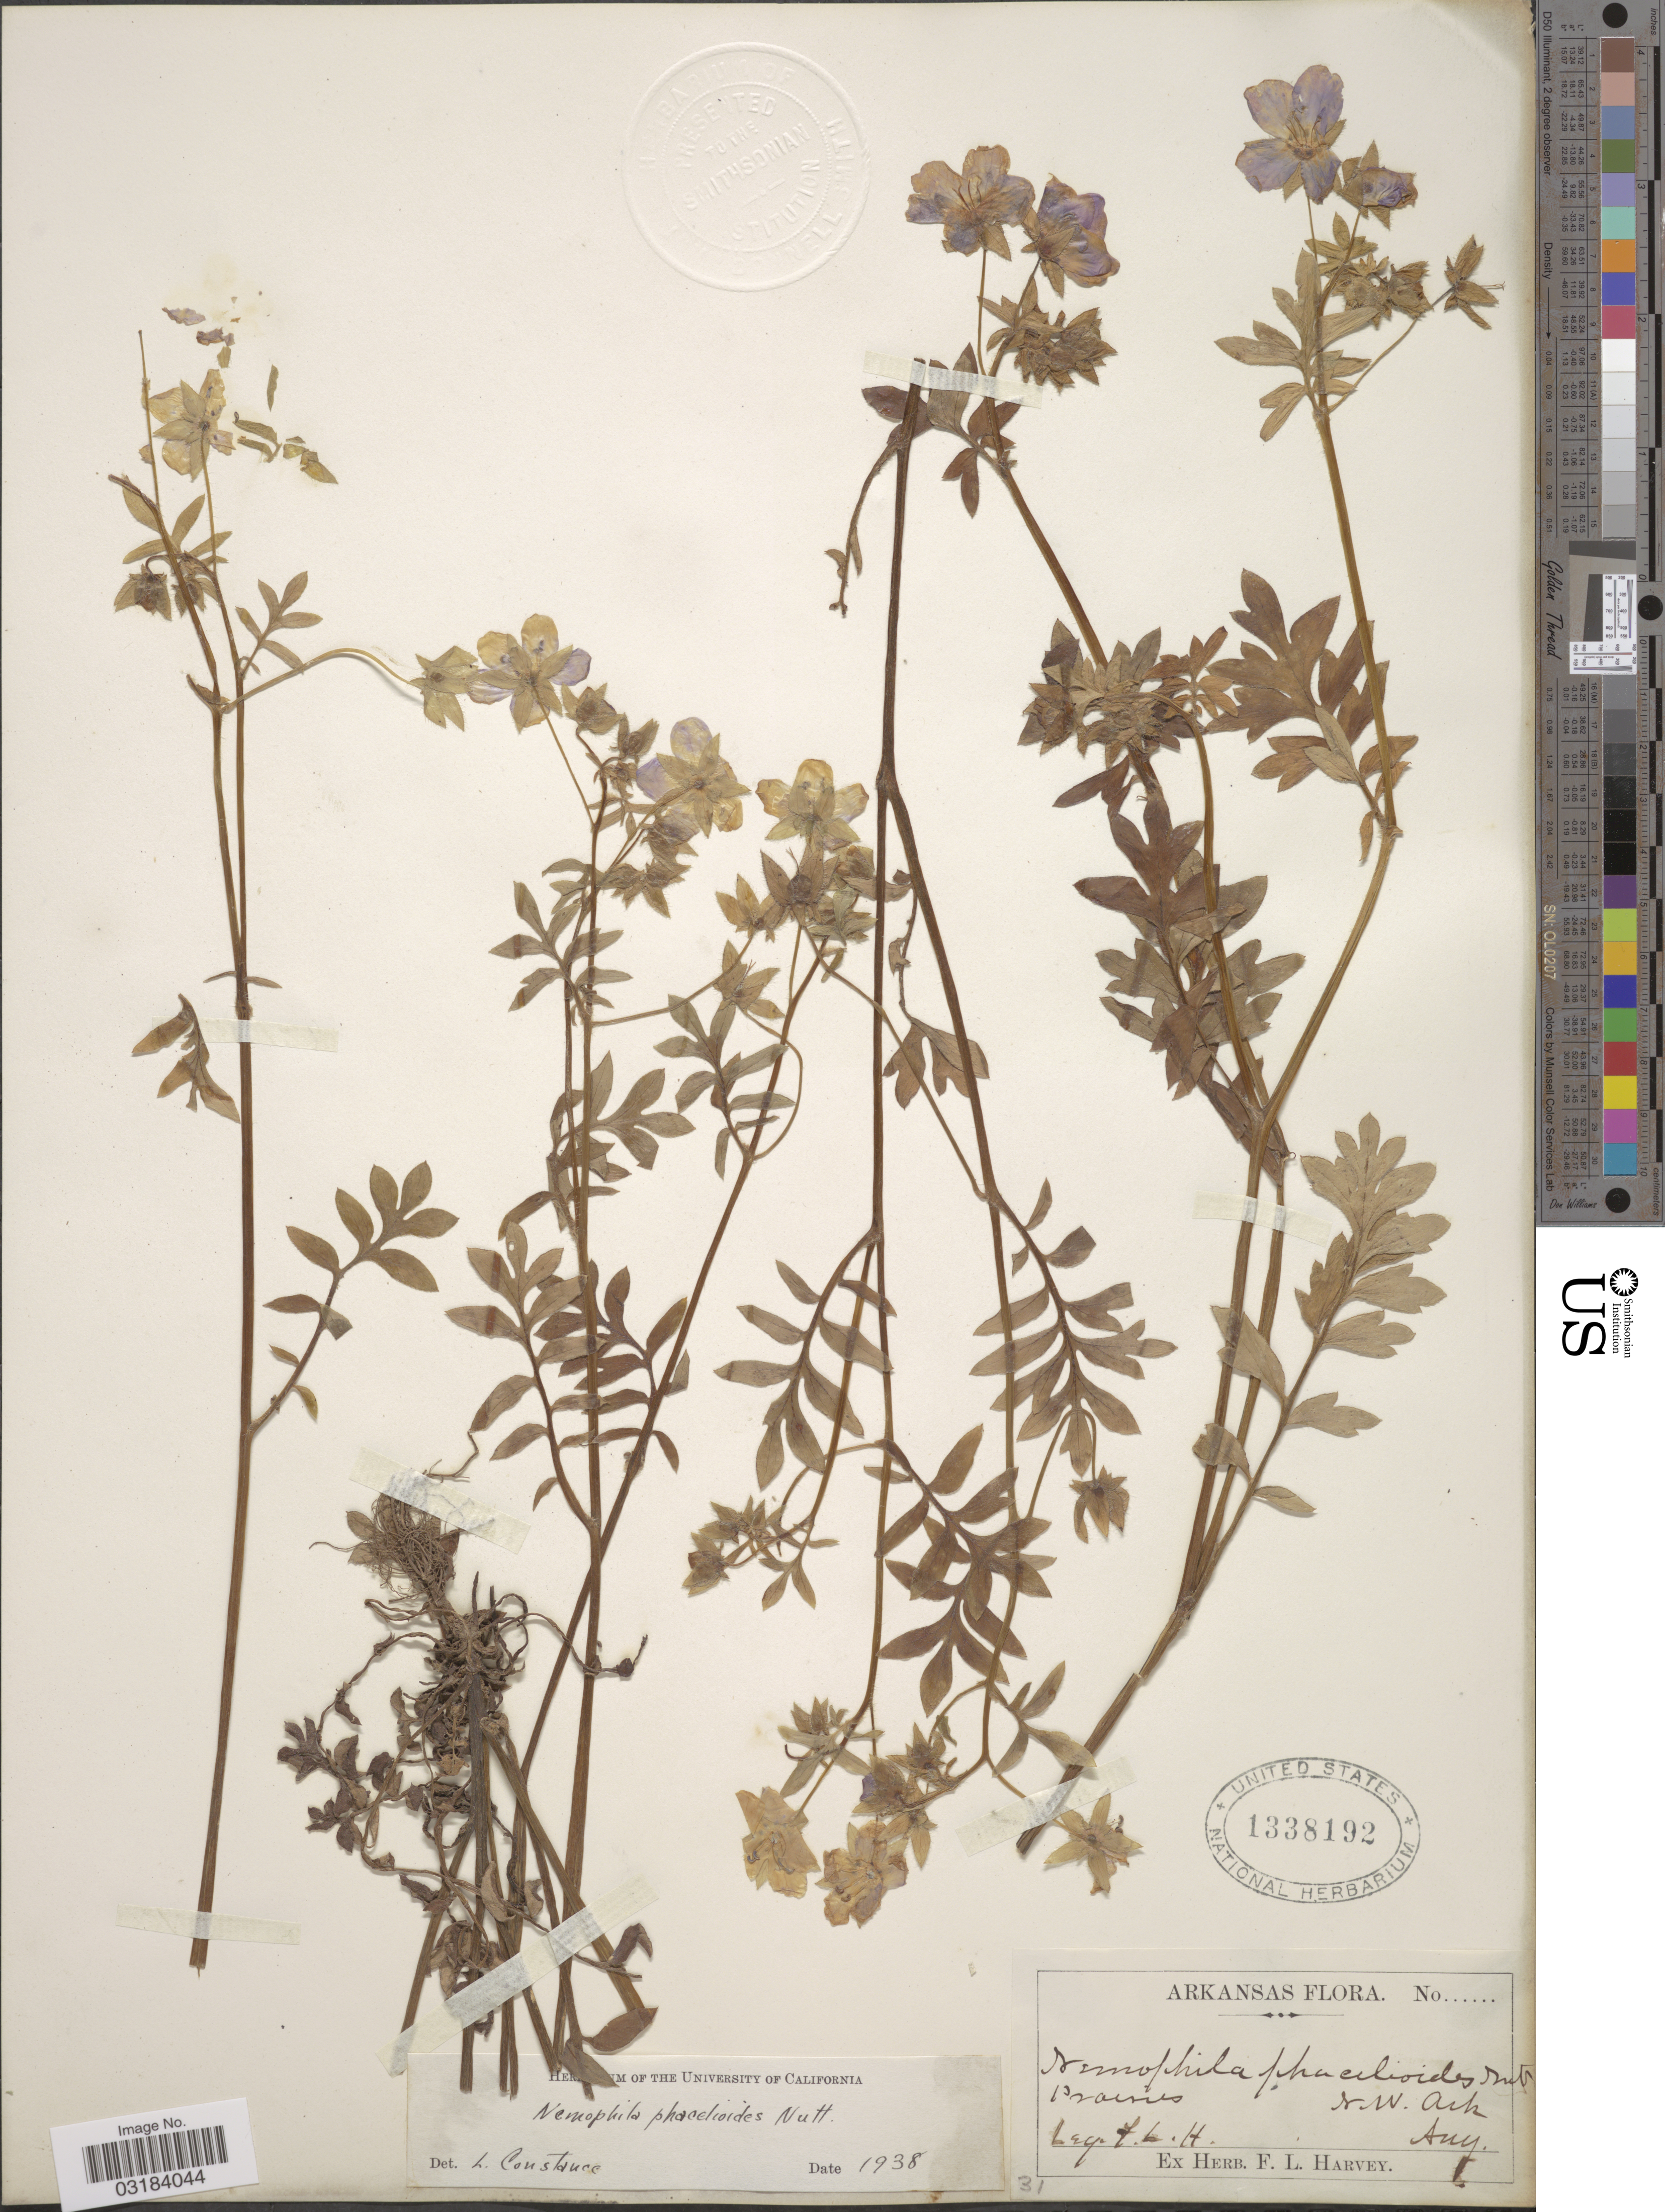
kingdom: Plantae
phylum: Tracheophyta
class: Magnoliopsida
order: Boraginales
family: Hydrophyllaceae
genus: Nemophila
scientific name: Nemophila phacelioides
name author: W.P.C. Barton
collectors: F. L. Harvey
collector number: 31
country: United States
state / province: Arkansas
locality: N.W. Ark.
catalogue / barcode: US 1338192